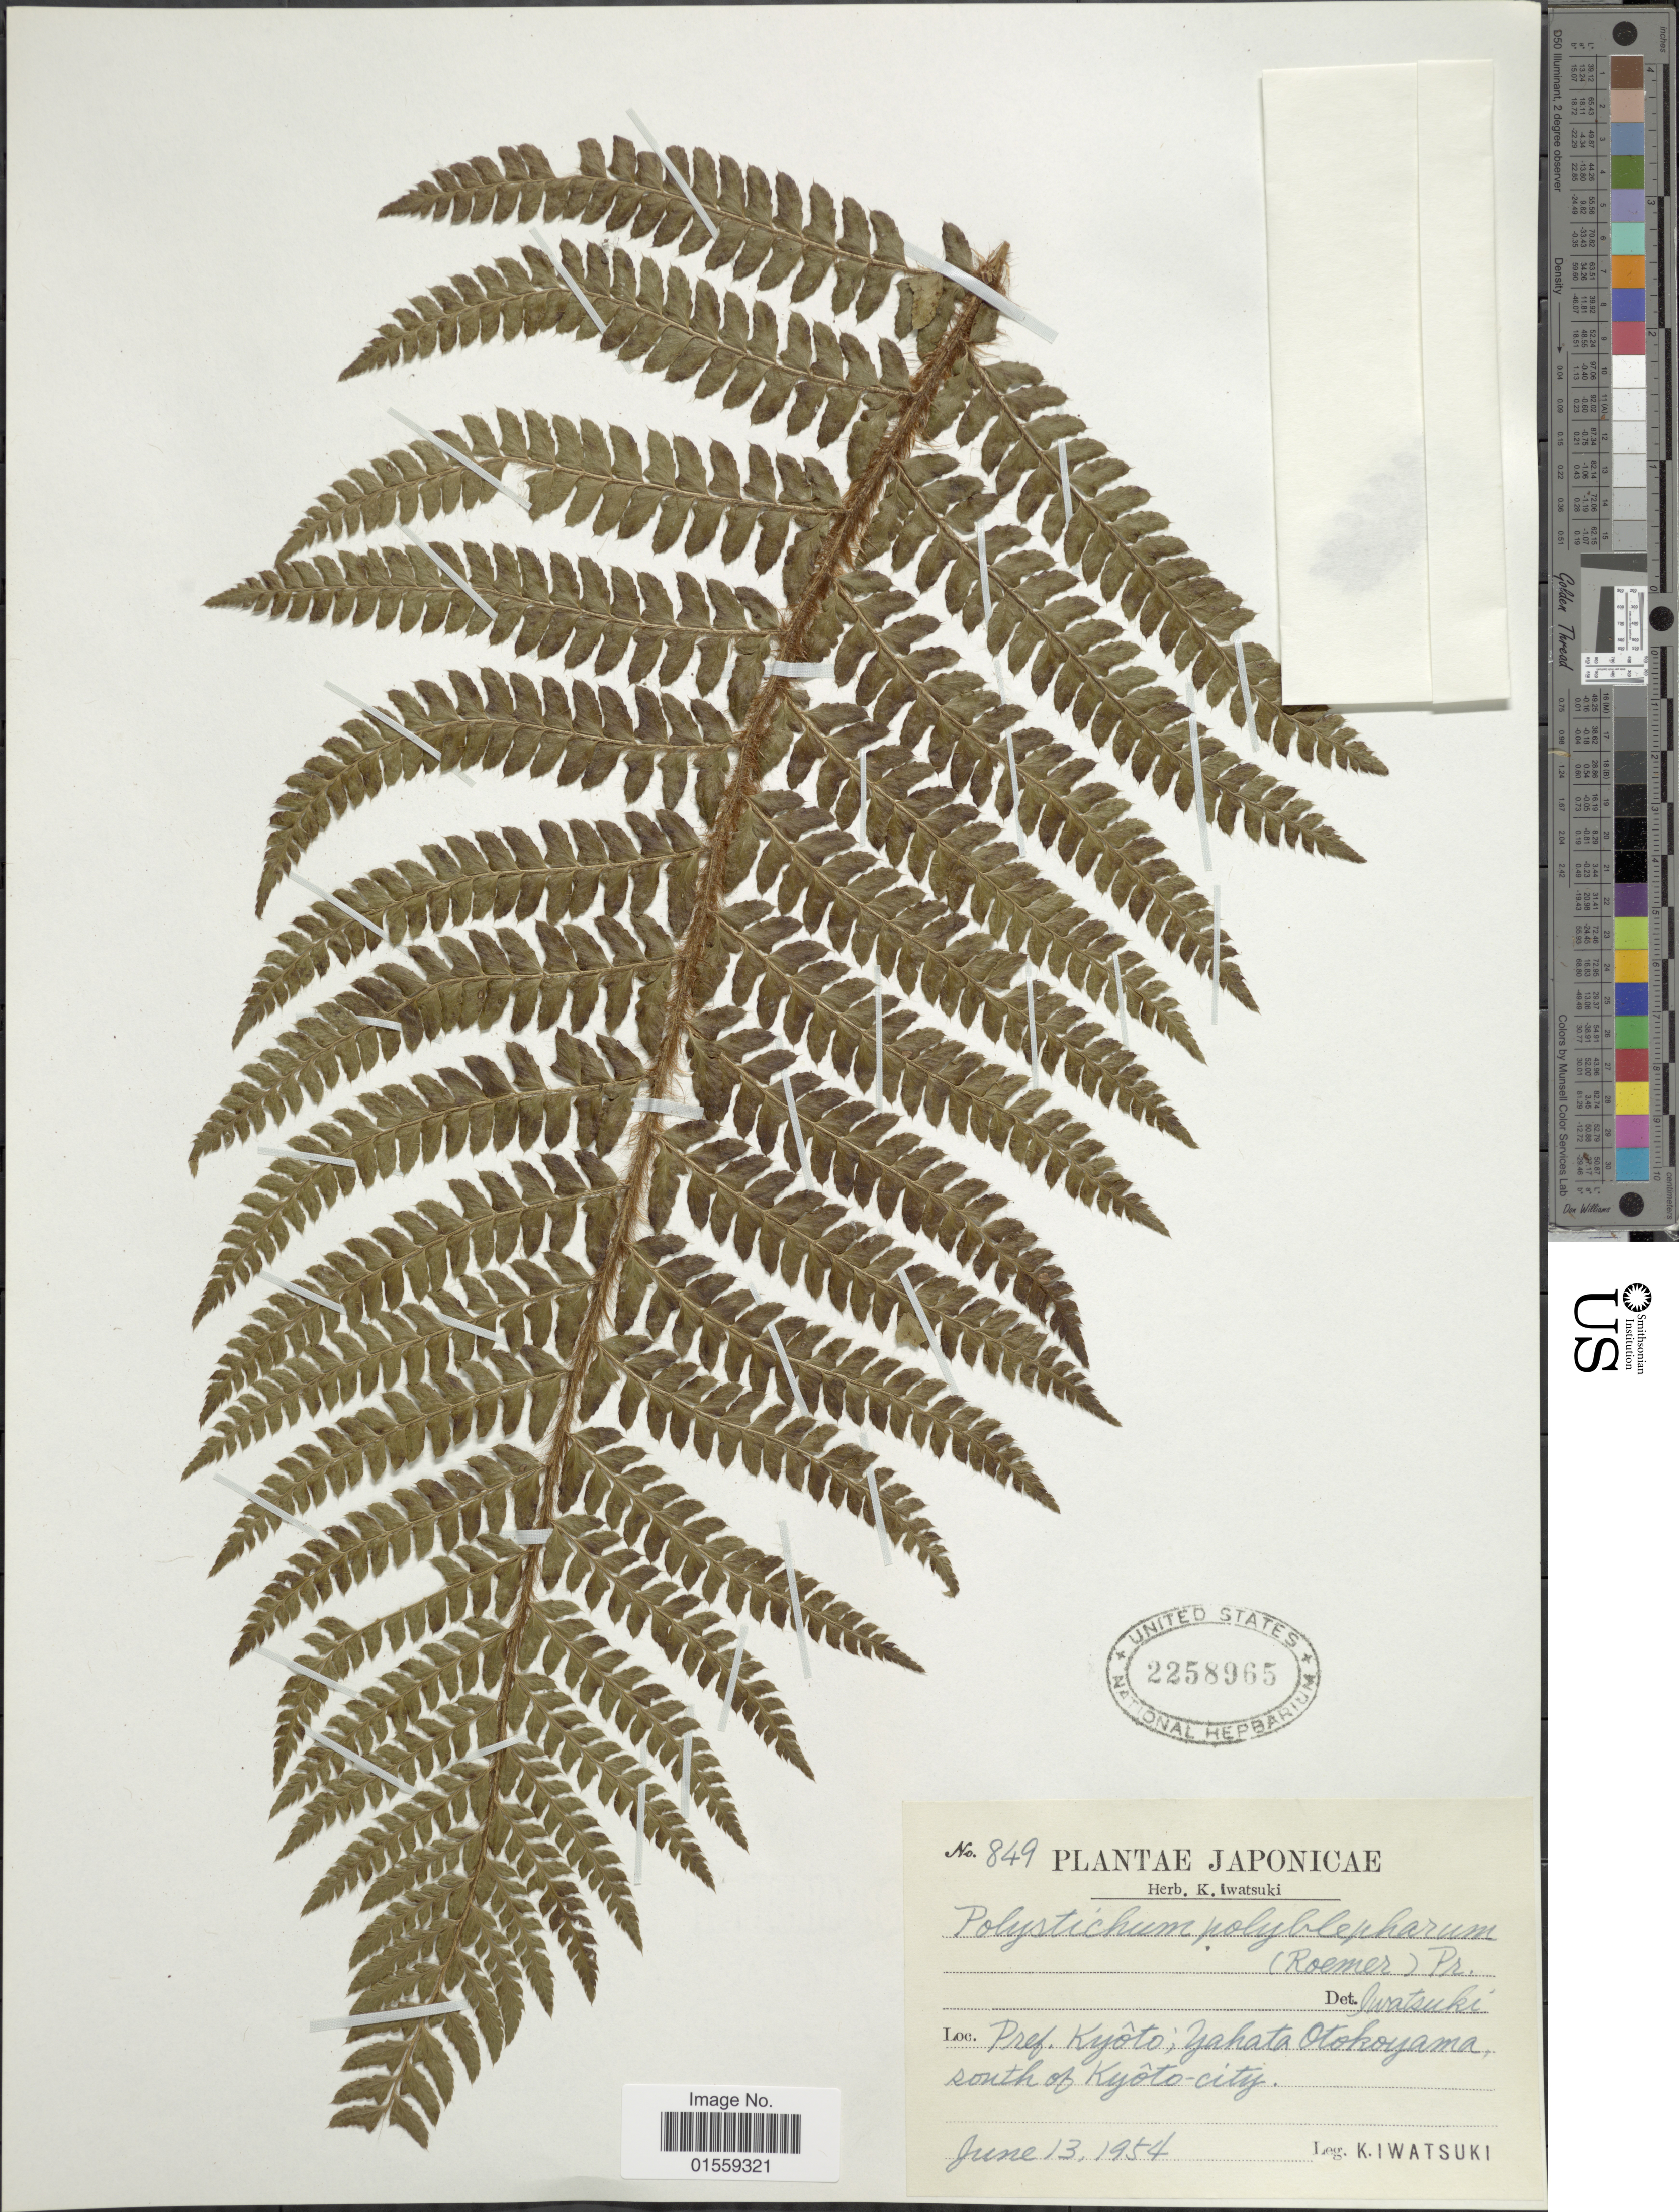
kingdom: Plantae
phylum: Tracheophyta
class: Polypodiopsida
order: Polypodiales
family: Dryopteridaceae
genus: Polystichum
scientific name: Polystichum polyblepharum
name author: (Roemer ex Kunze) C. Presl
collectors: K. Iwatsuki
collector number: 849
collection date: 1954-06-13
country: Japan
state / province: Kyoto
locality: Japonicae, Yahata Otokoyama, south of Kyoto-city.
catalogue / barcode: US 2258965